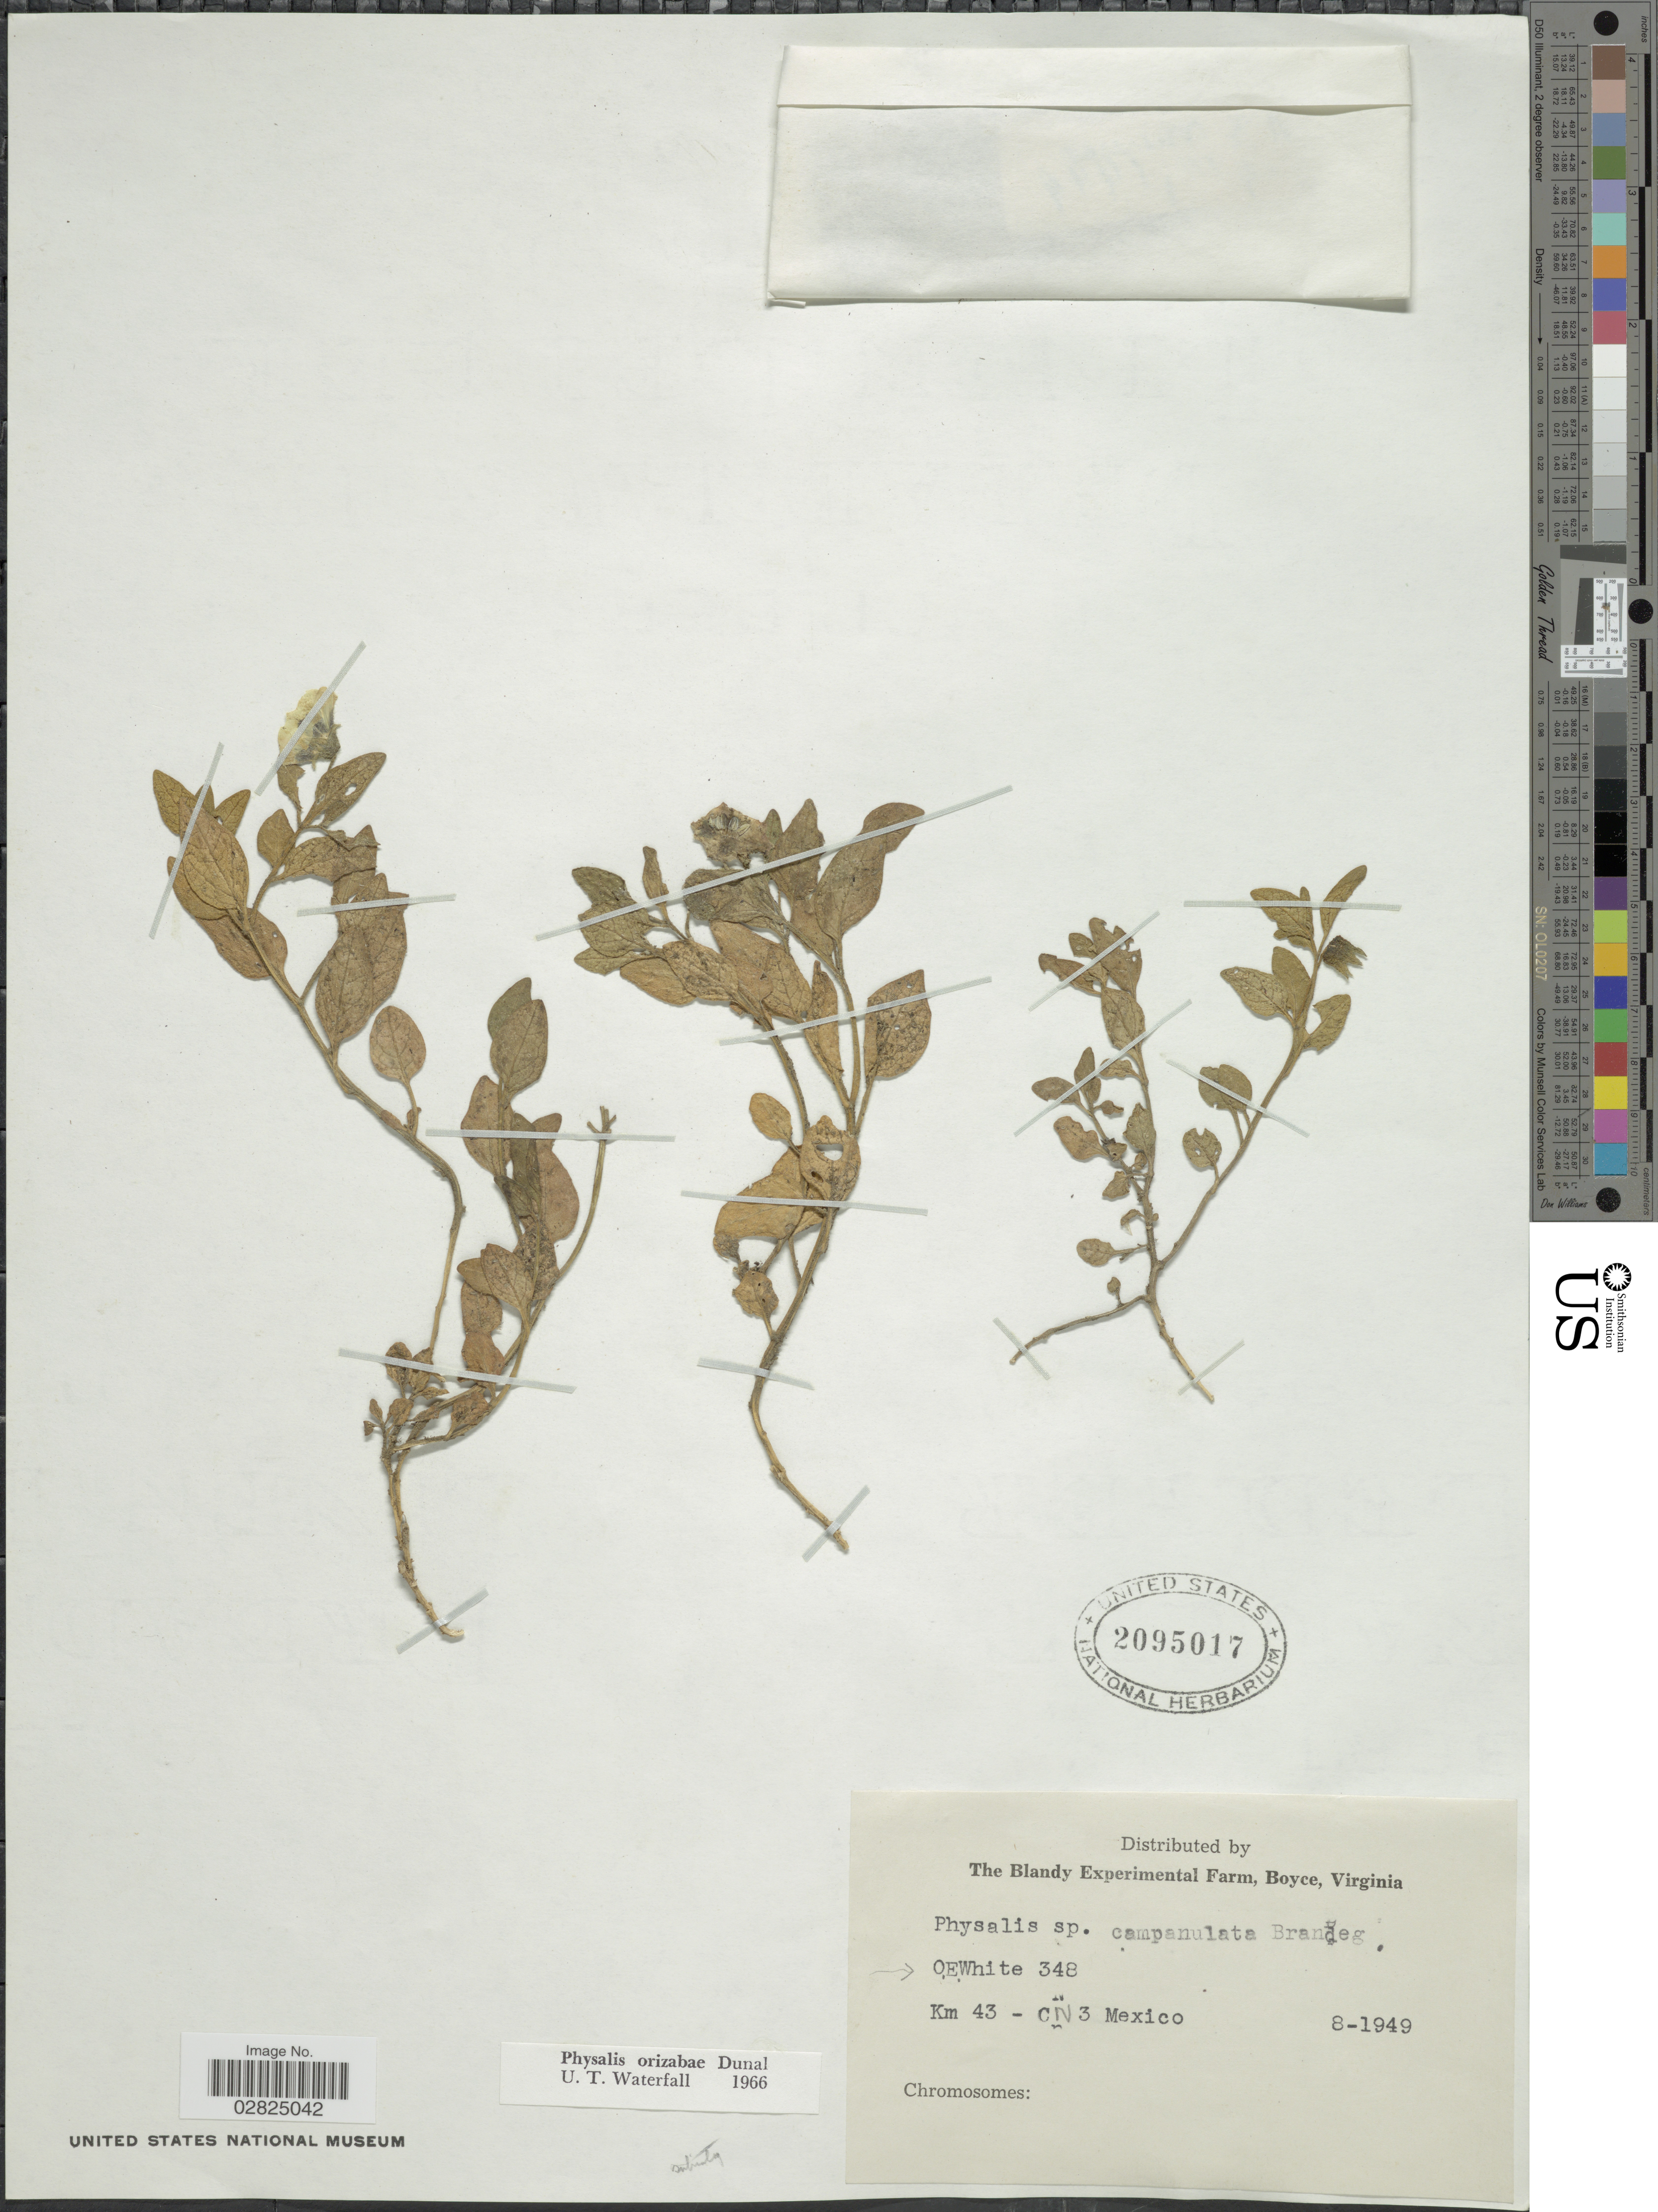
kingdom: Plantae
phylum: Tracheophyta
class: Magnoliopsida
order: Solanales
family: Solanaceae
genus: Physalis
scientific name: Physalis orizabae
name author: Dunal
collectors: O. E. White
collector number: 348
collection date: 1949-08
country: Mexico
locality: Km 43 - CN3.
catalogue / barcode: US 2095017